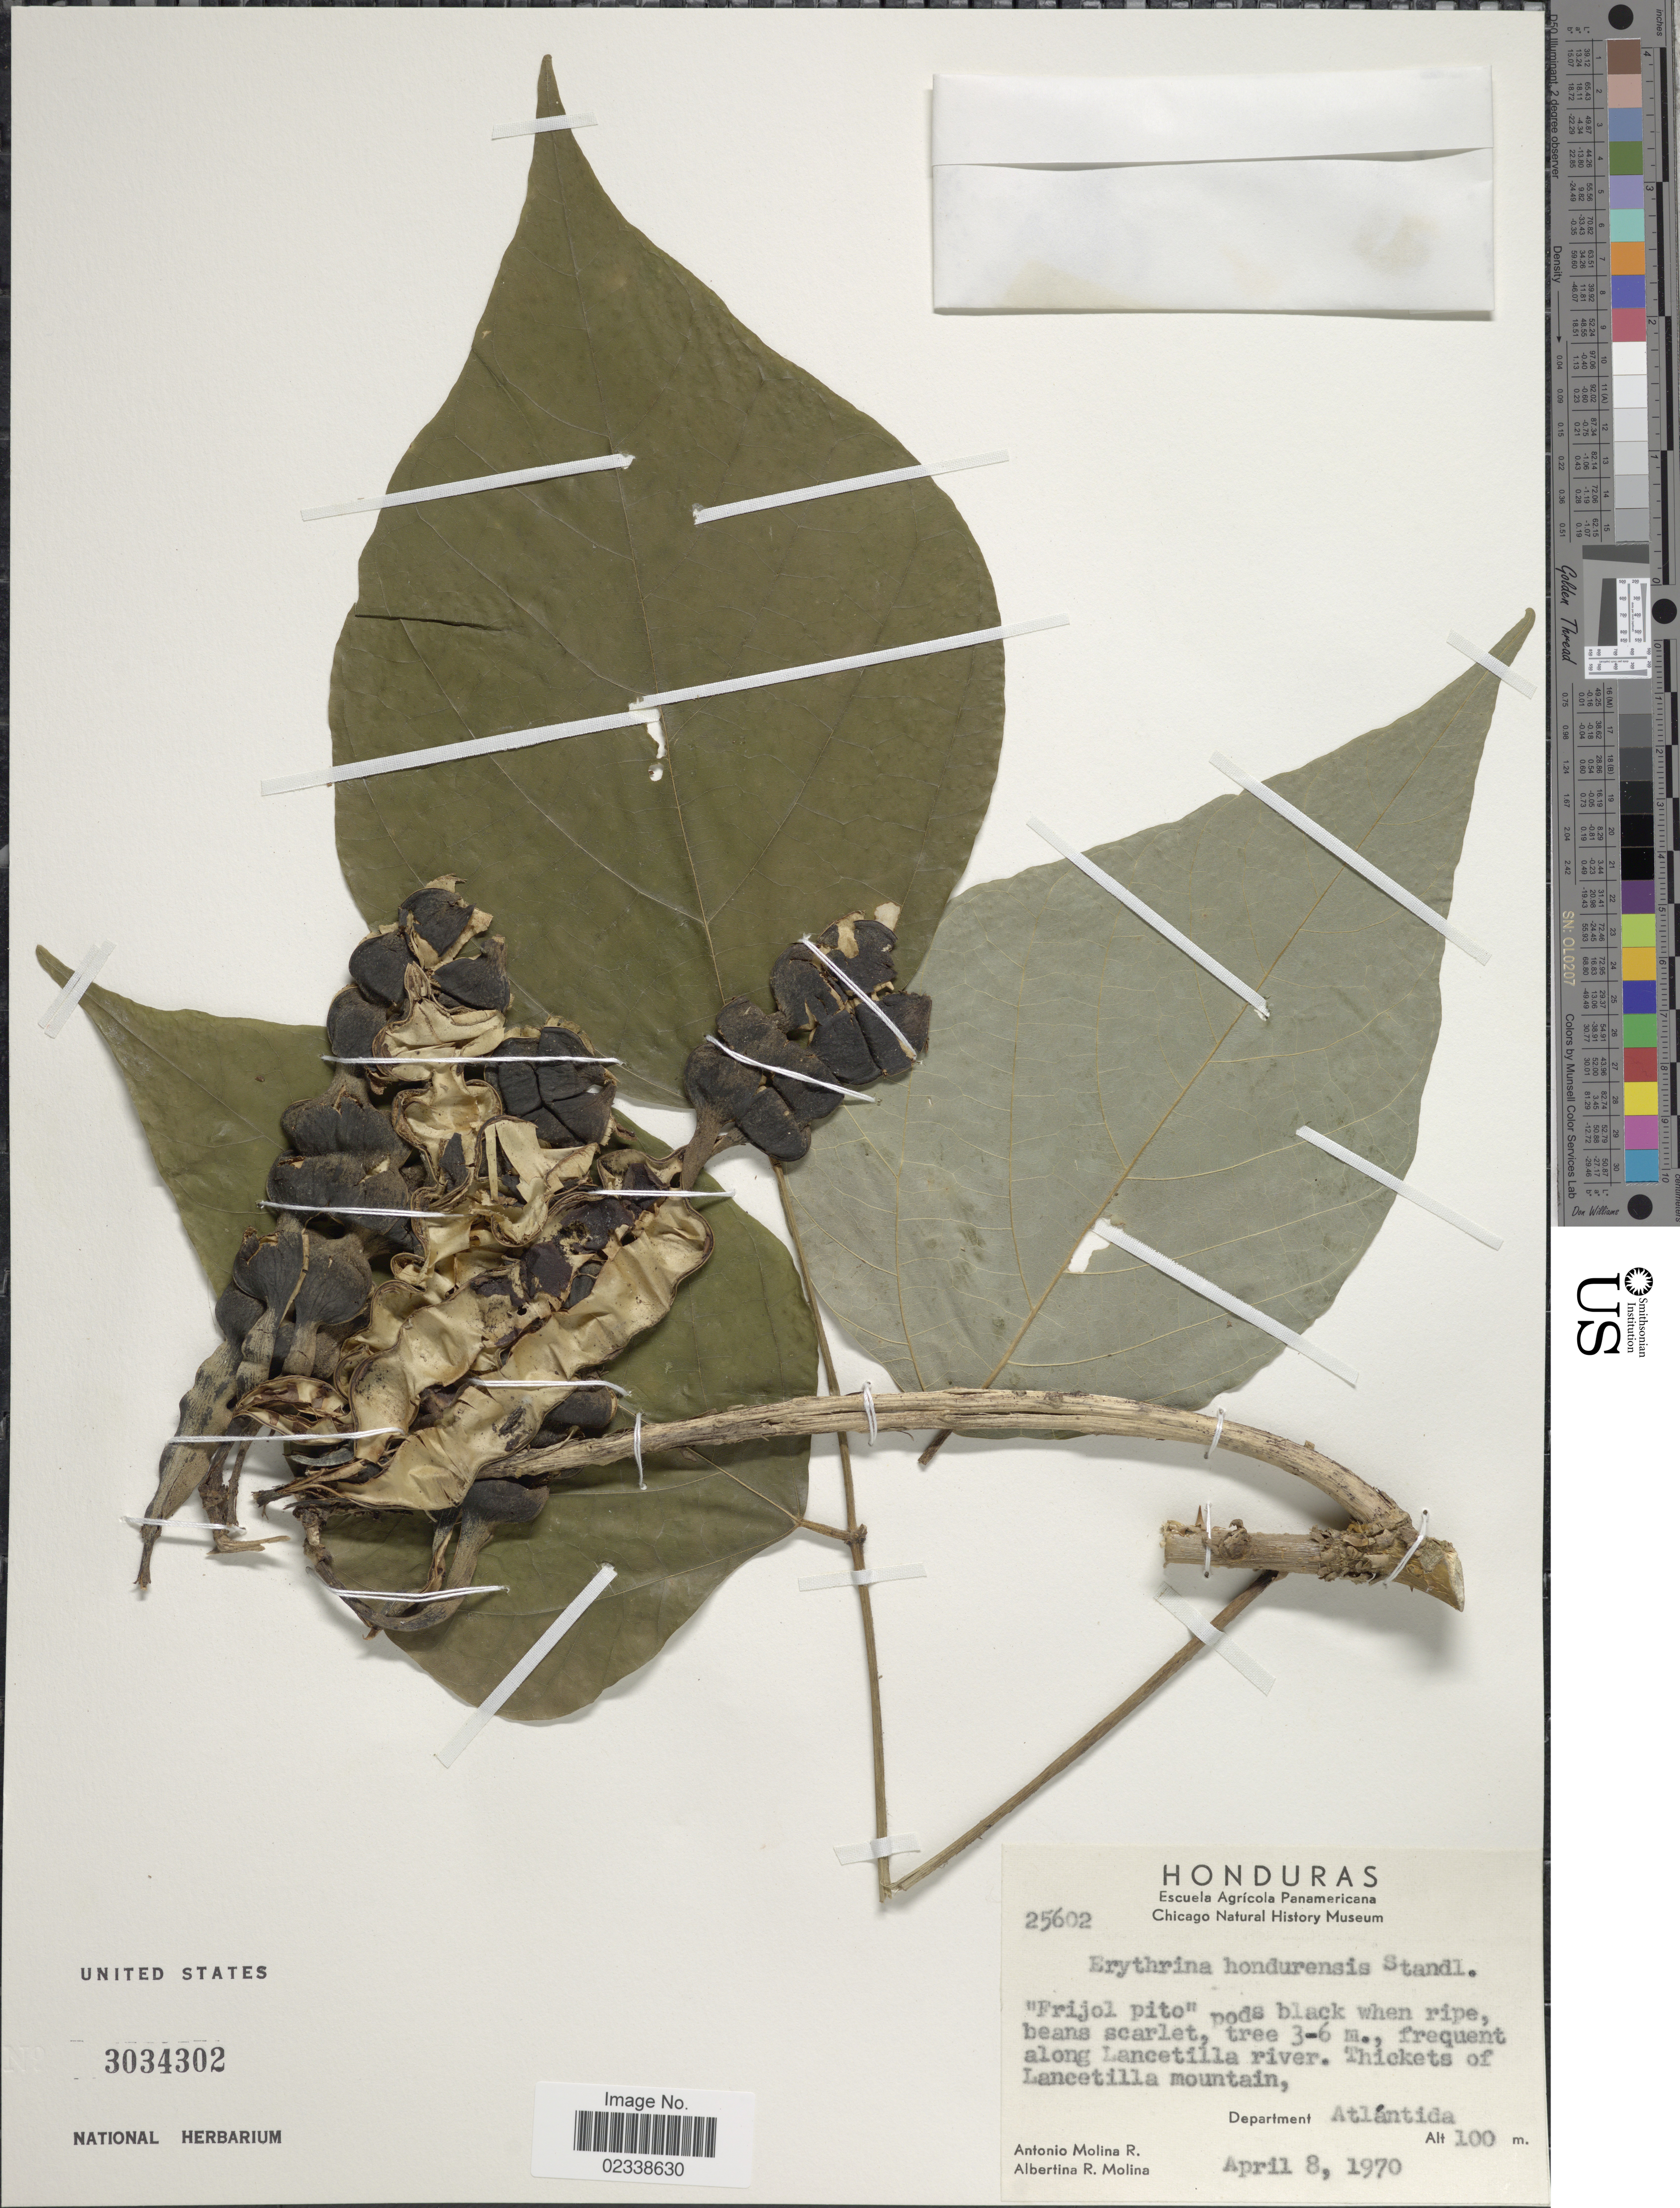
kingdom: Plantae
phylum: Tracheophyta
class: Magnoliopsida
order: Fabales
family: Fabaceae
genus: Erythrina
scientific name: Erythrina hondurensis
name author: Standl.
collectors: A. Molina R. & A. R. Molina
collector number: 25602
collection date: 1970-04-08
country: Honduras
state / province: Atlántida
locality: Lancetilla river, Lancetilla mountain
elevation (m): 100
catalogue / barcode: US 3034302